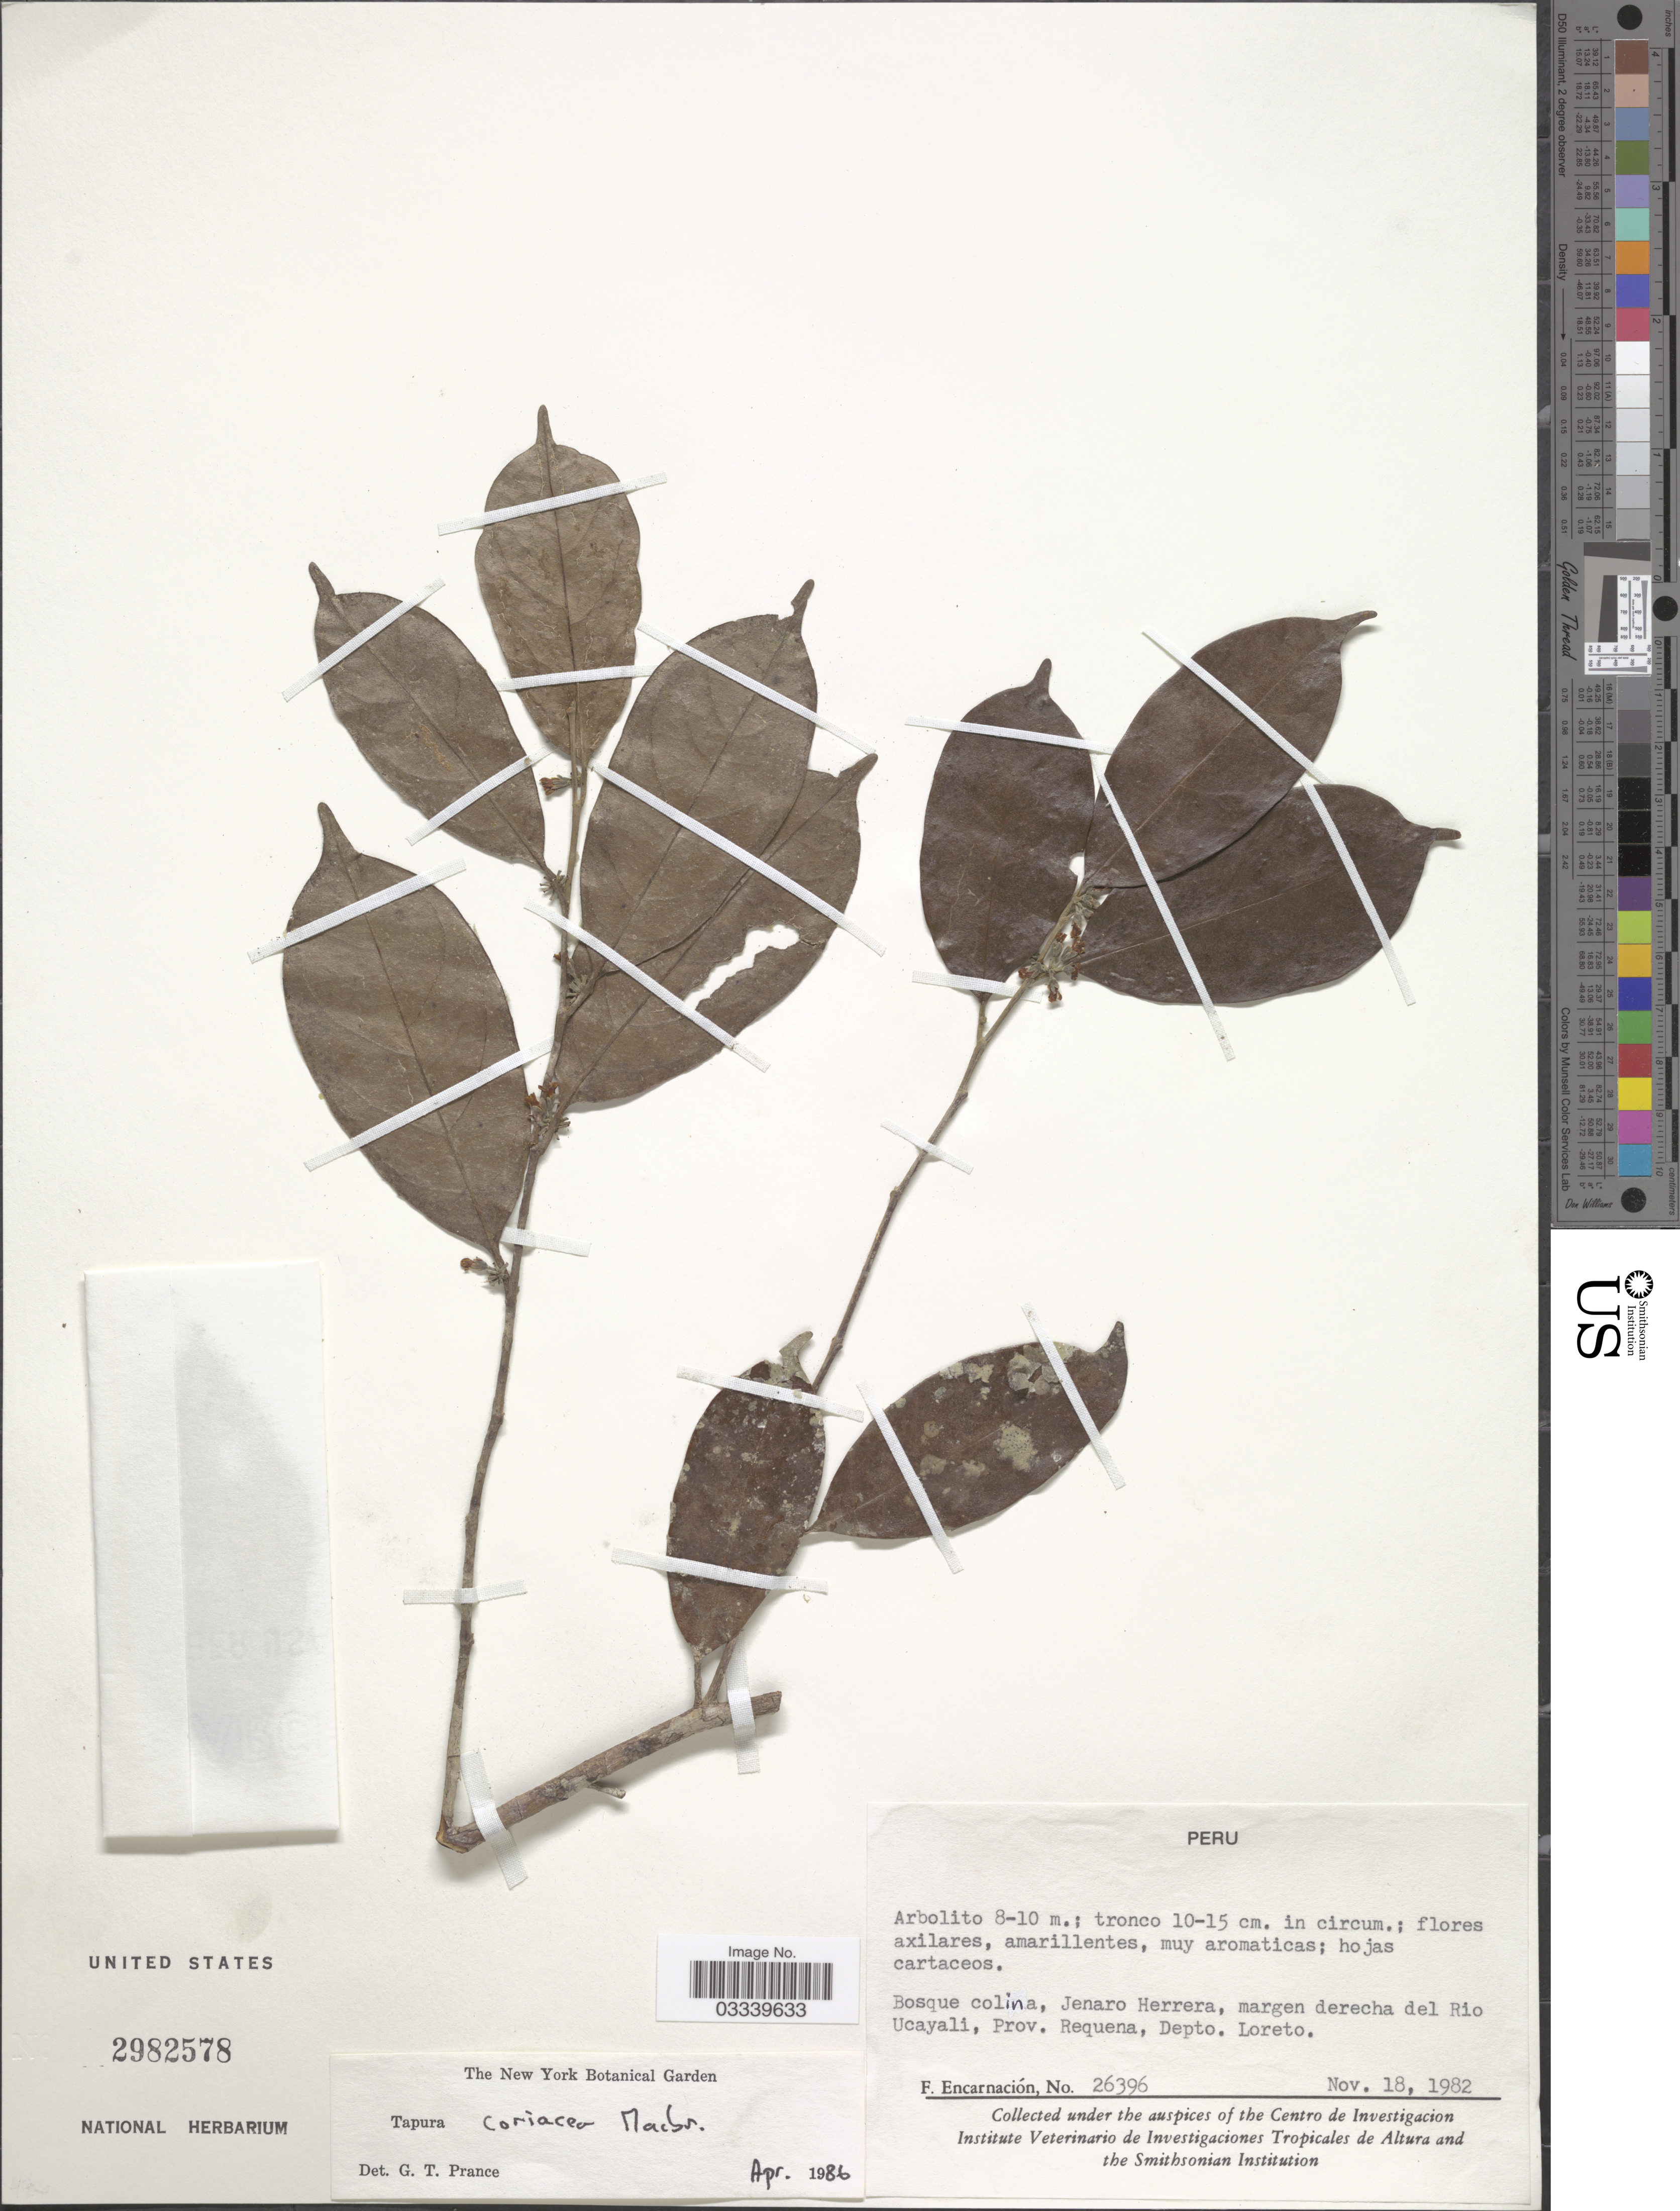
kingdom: Plantae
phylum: Tracheophyta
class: Magnoliopsida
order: Malpighiales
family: Dichapetalaceae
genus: Tapura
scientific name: Tapura coriacea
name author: J.F. Macbr.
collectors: F. Encarnación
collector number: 26396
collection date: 1982-11-18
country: Peru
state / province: Loreto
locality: Bosque colina, Jenaro Herrera, margen derecha del Rio Ucayali, Prov. Requena, Depto. Loreto.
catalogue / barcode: US 2982578